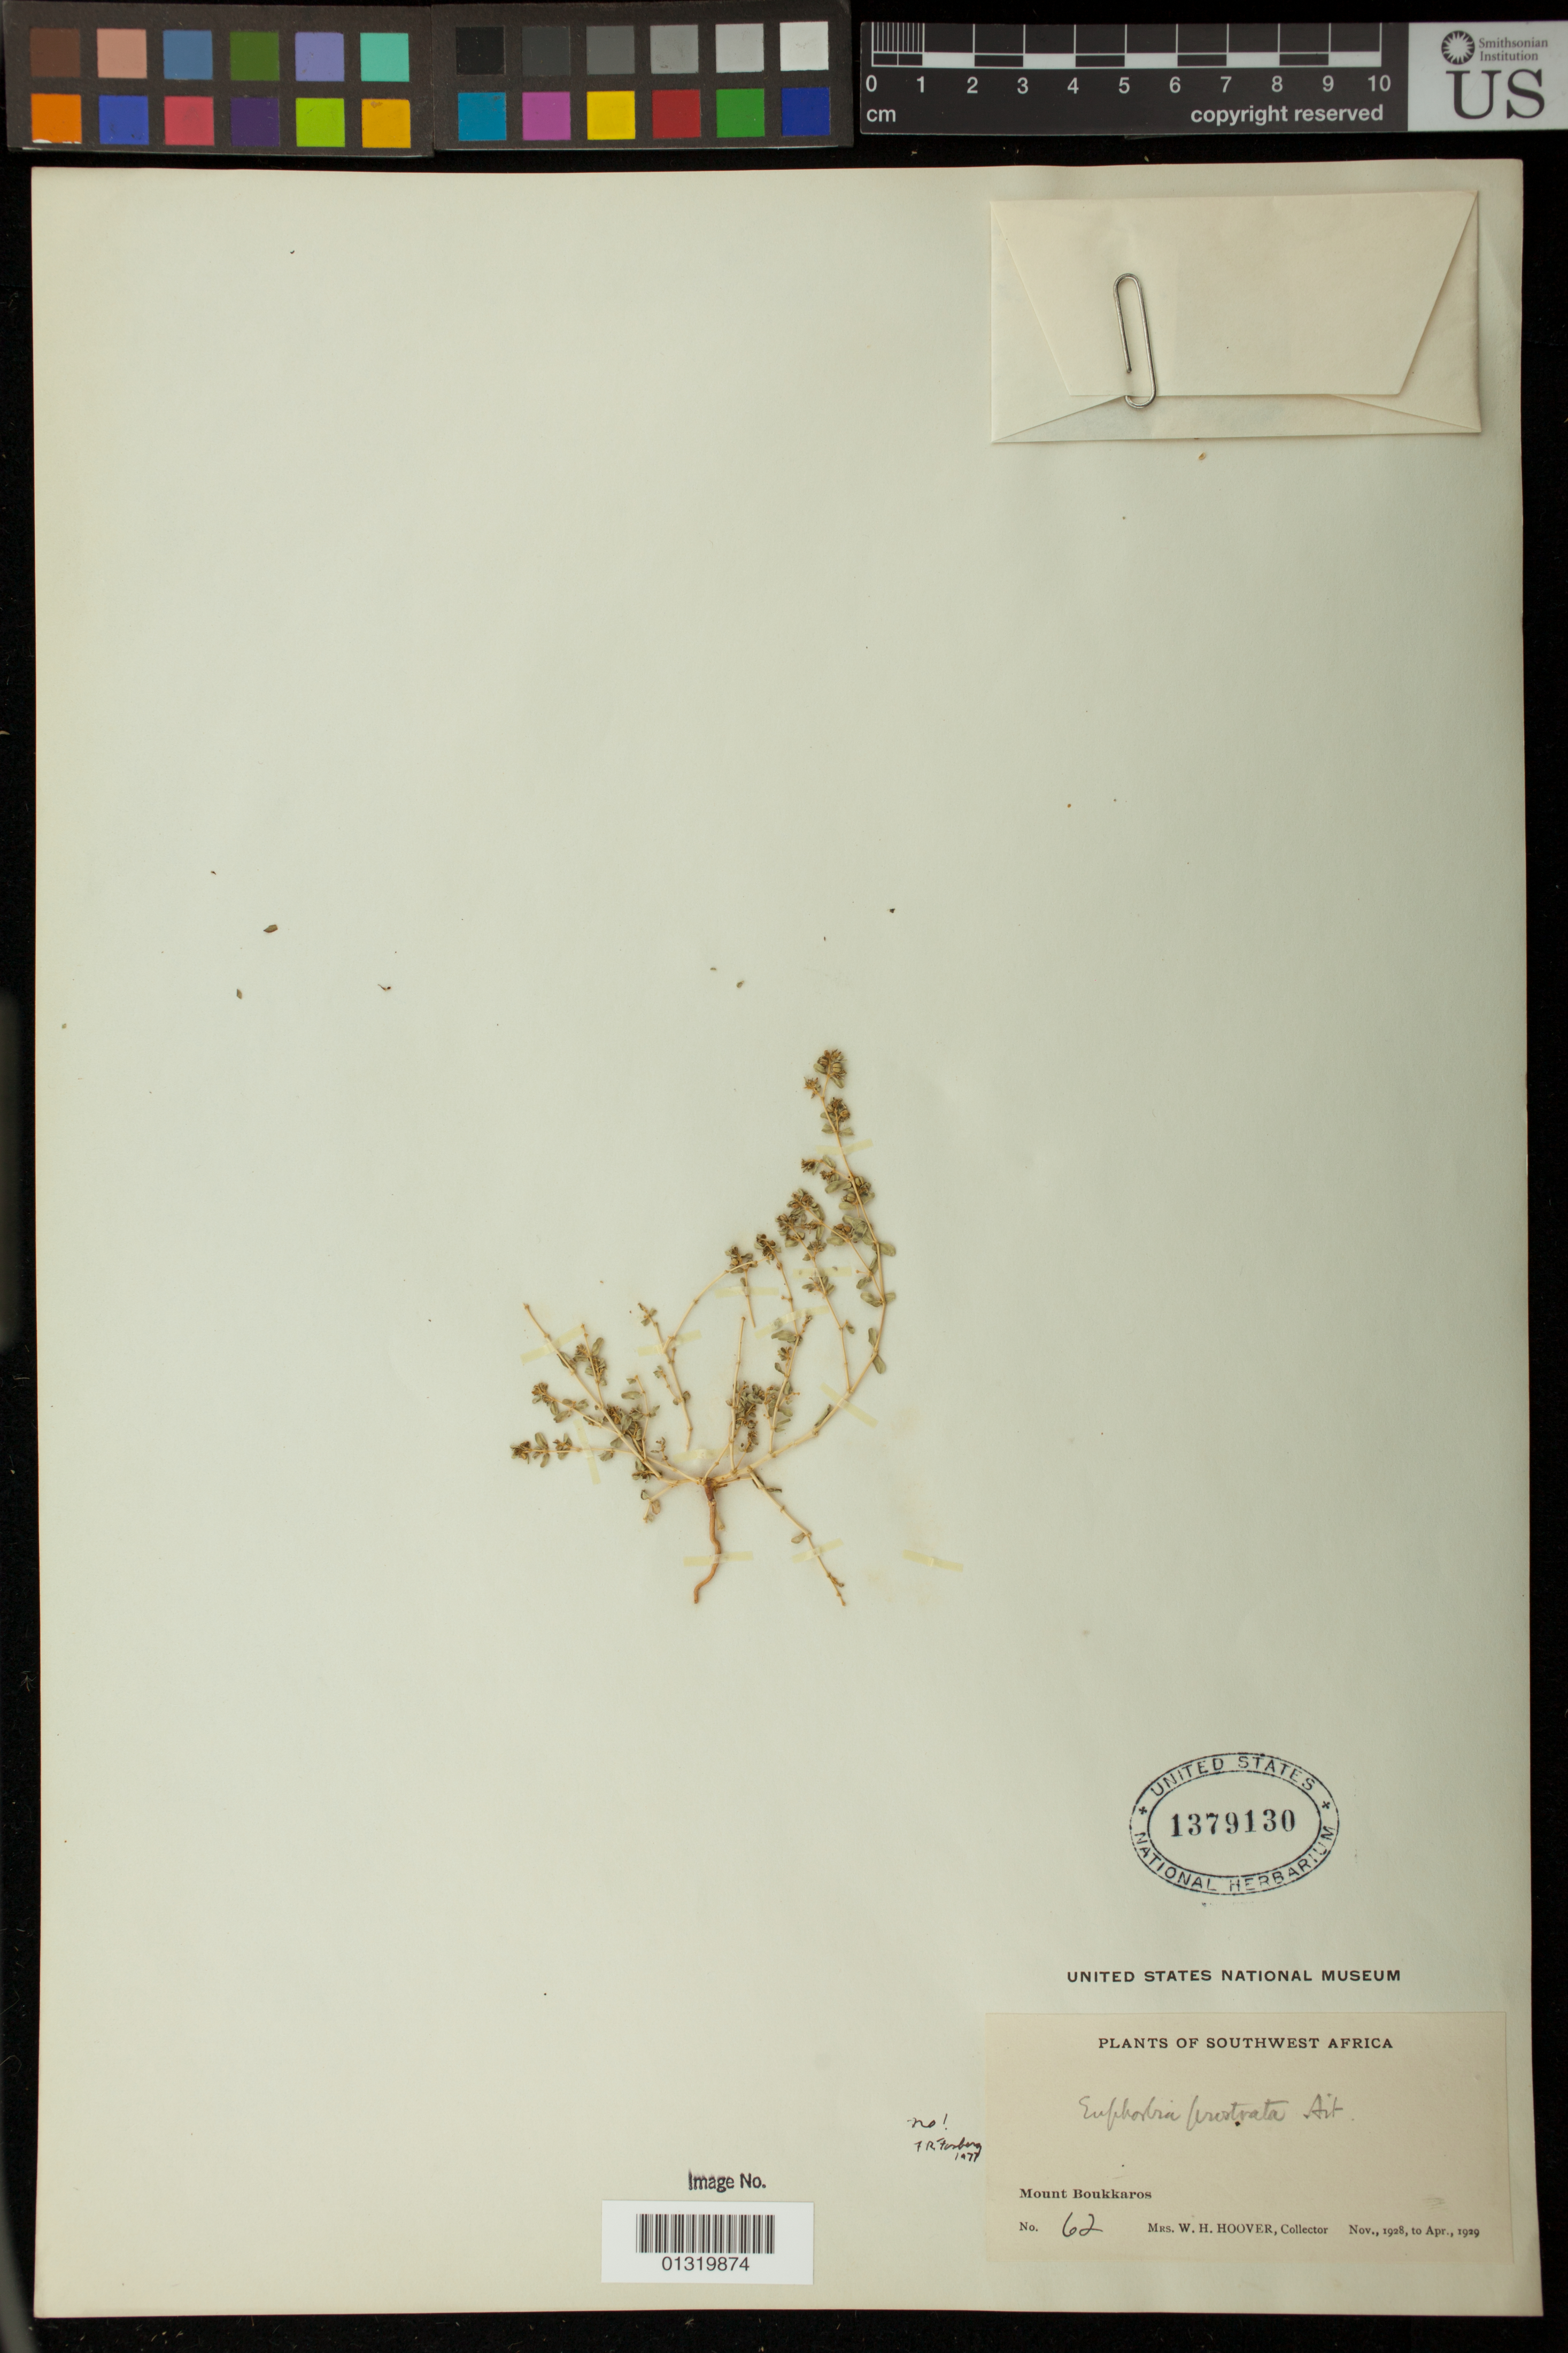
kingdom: Plantae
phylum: Tracheophyta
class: Magnoliopsida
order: Malpighiales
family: Euphorbiaceae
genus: Euphorbia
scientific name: Euphorbia sp.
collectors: W. H. Hoover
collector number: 62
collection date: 1928-11/1929-04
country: Namibia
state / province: Karas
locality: Southwest Africa, Mount Boukkaros [Brukkaros]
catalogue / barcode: US 1379130